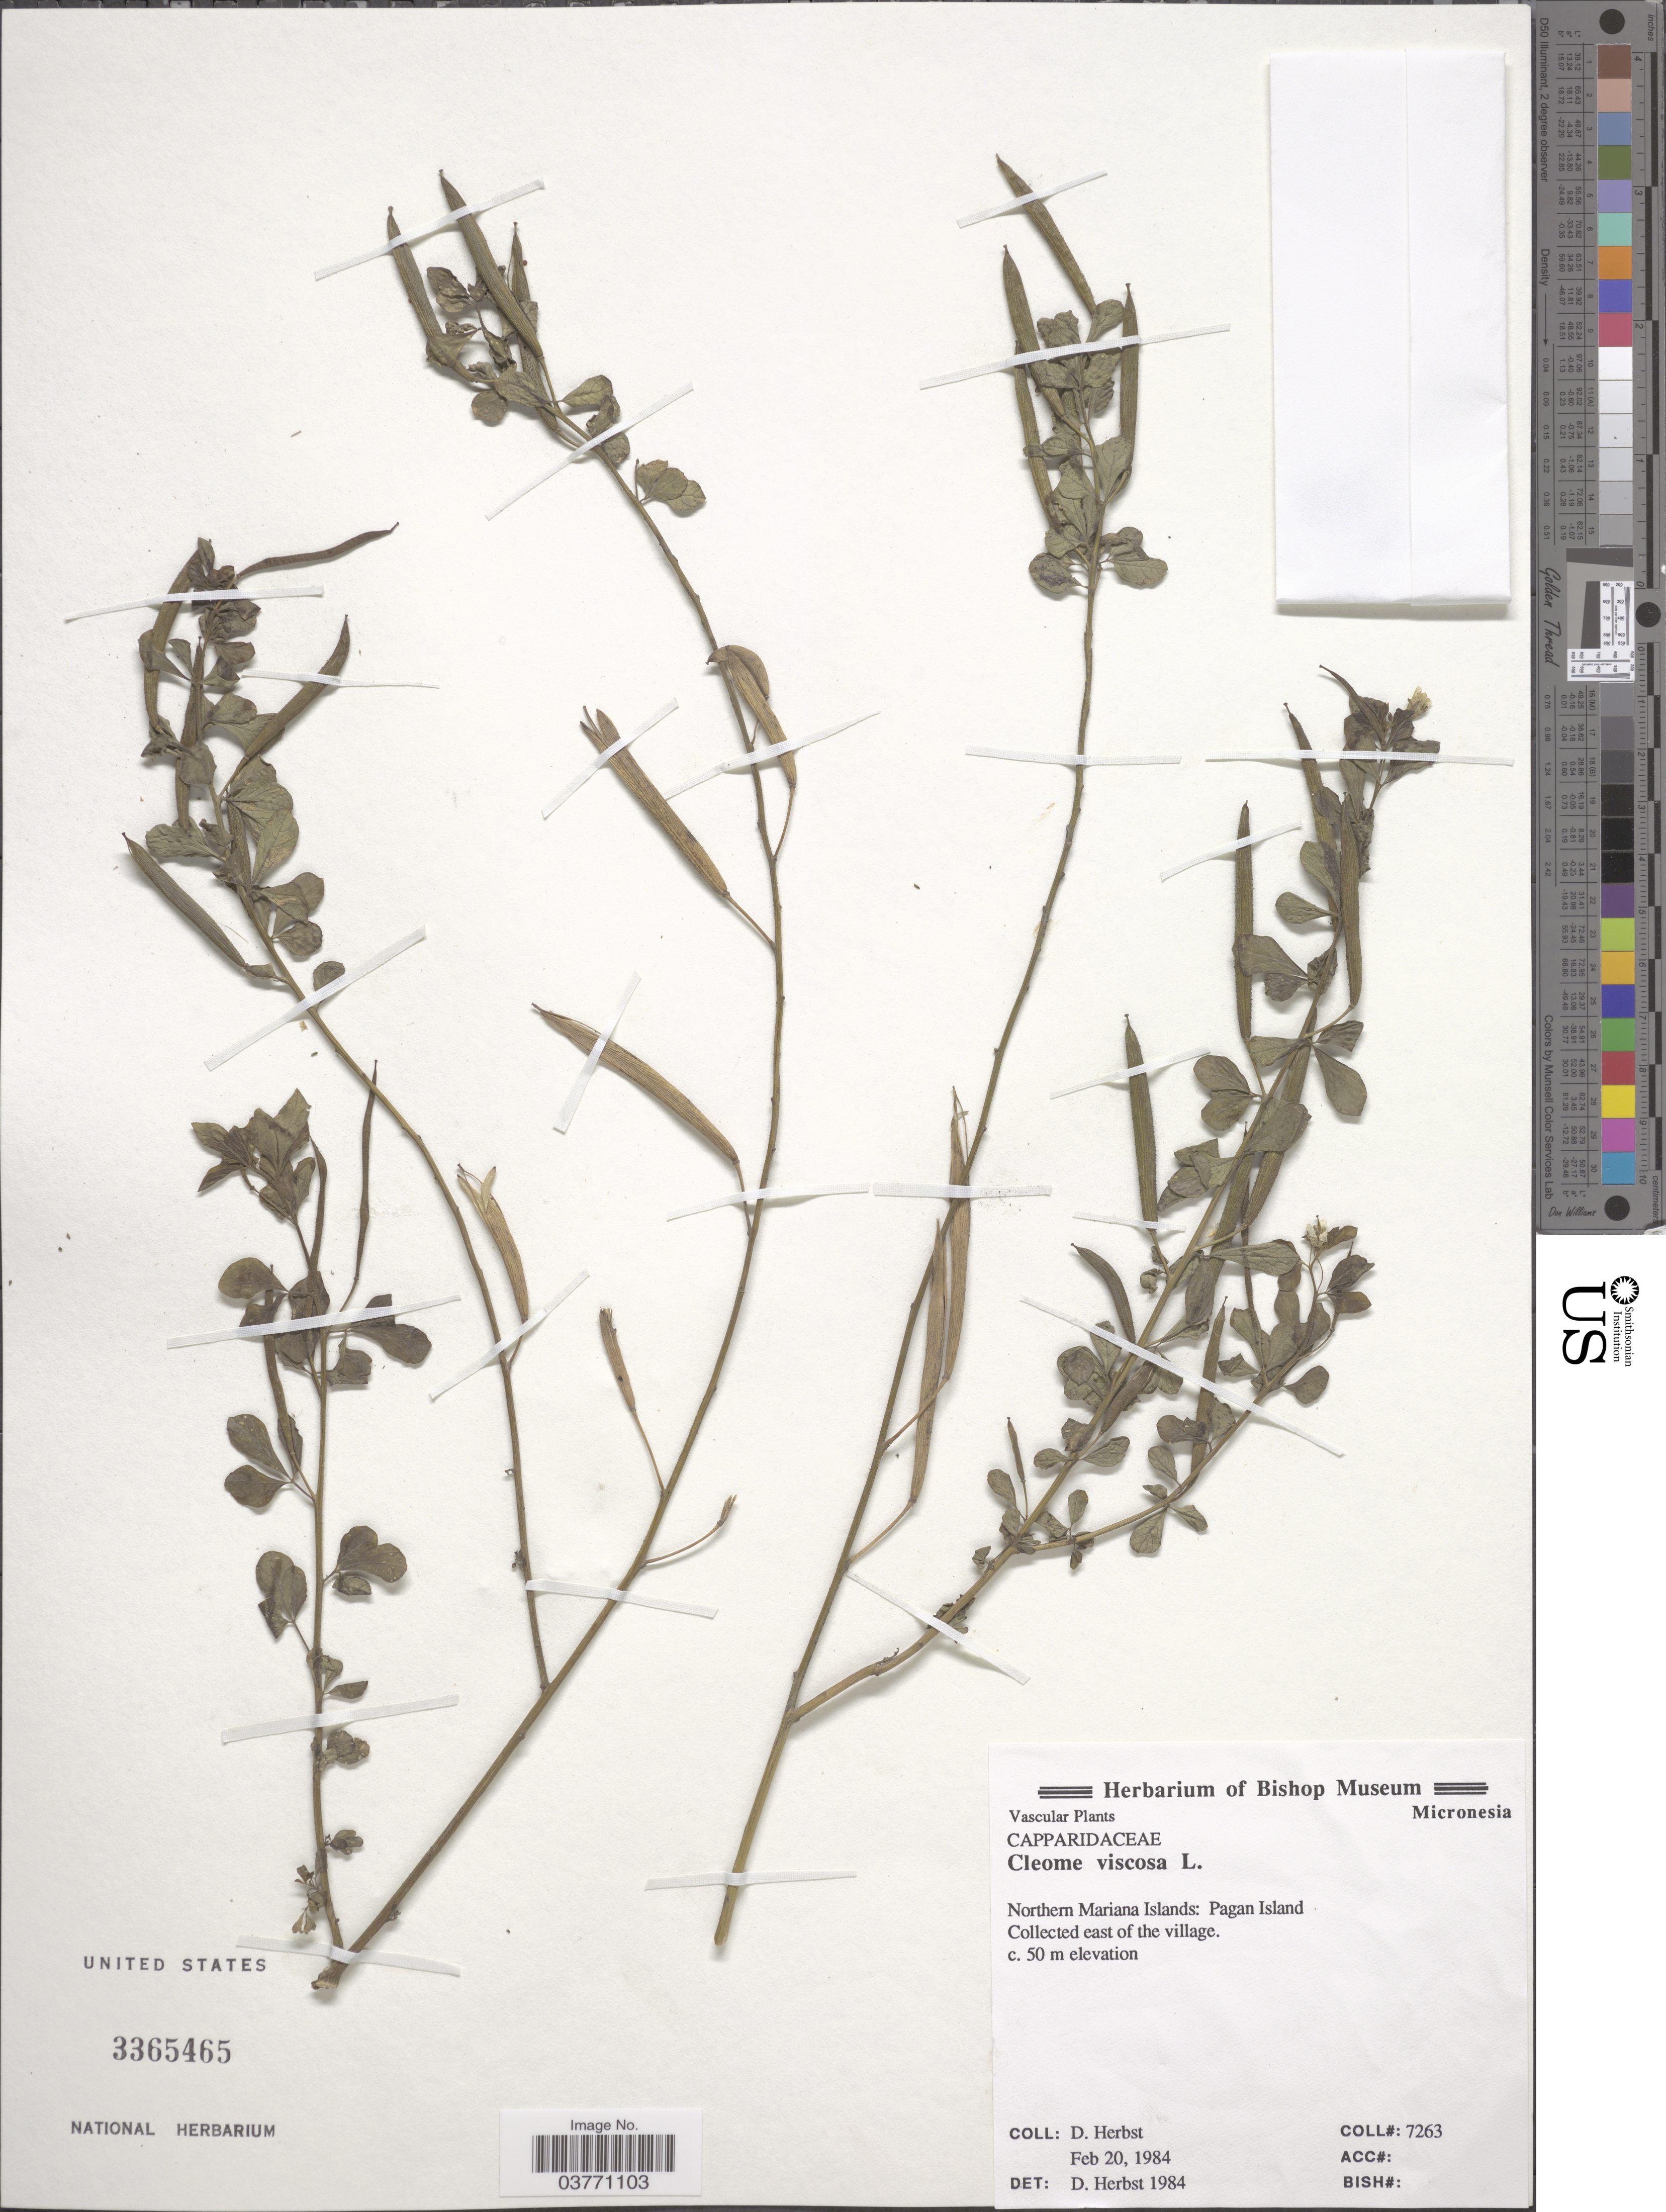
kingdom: Plantae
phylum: Tracheophyta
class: Magnoliopsida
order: Brassicales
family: Cleomaceae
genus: Arivela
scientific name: Arivela viscosa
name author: (L.) Raf.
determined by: Wagner, W. L., (BOT), Smithsonian Institution - National Museum of Natural History (UNITED STATES)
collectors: D. Herbst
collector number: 7263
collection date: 1984-02-20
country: Northern Mariana Islands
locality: Pagan Island. East of the village.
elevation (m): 50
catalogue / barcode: US 3365465